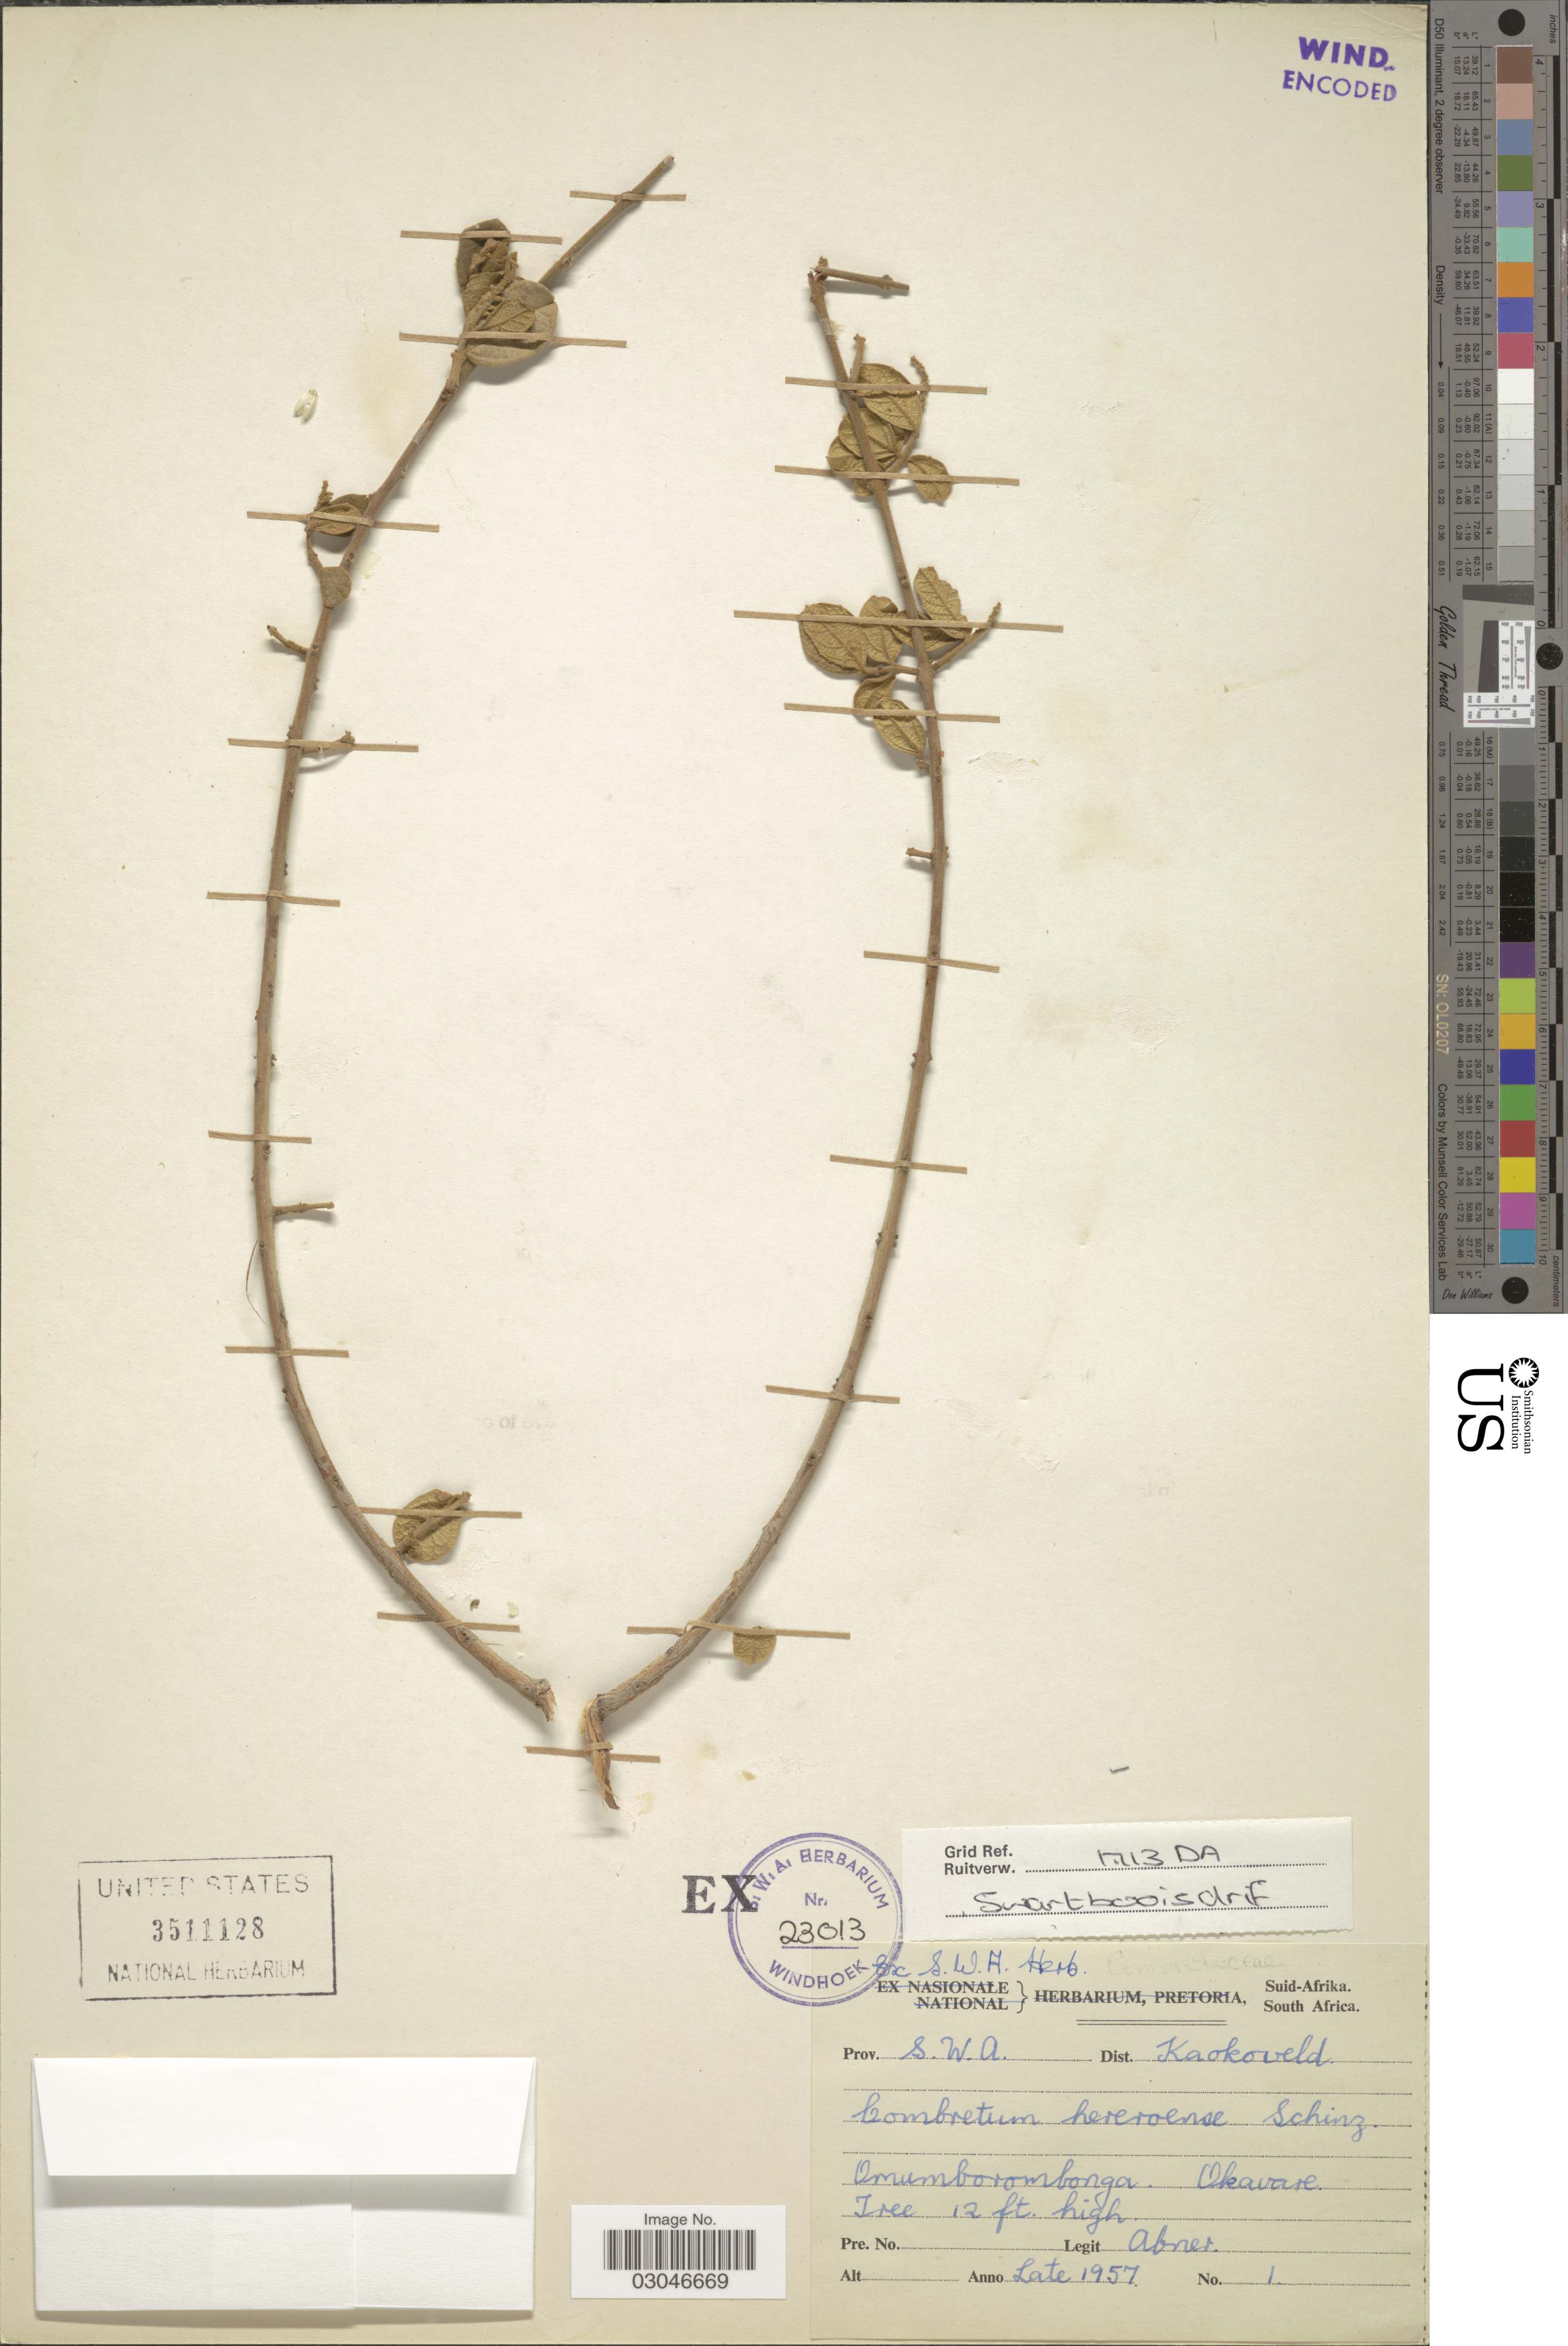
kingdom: Plantae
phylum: Tracheophyta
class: Magnoliopsida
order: Myrtales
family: Combretaceae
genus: Combretum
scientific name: Combretum hereroense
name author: Schinz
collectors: Abner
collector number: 1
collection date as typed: Late 1957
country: Namibia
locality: Prov. S.W.A. Dist. Kaokoveld. Omumborombonga. Okavare.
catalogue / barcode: US 3511128